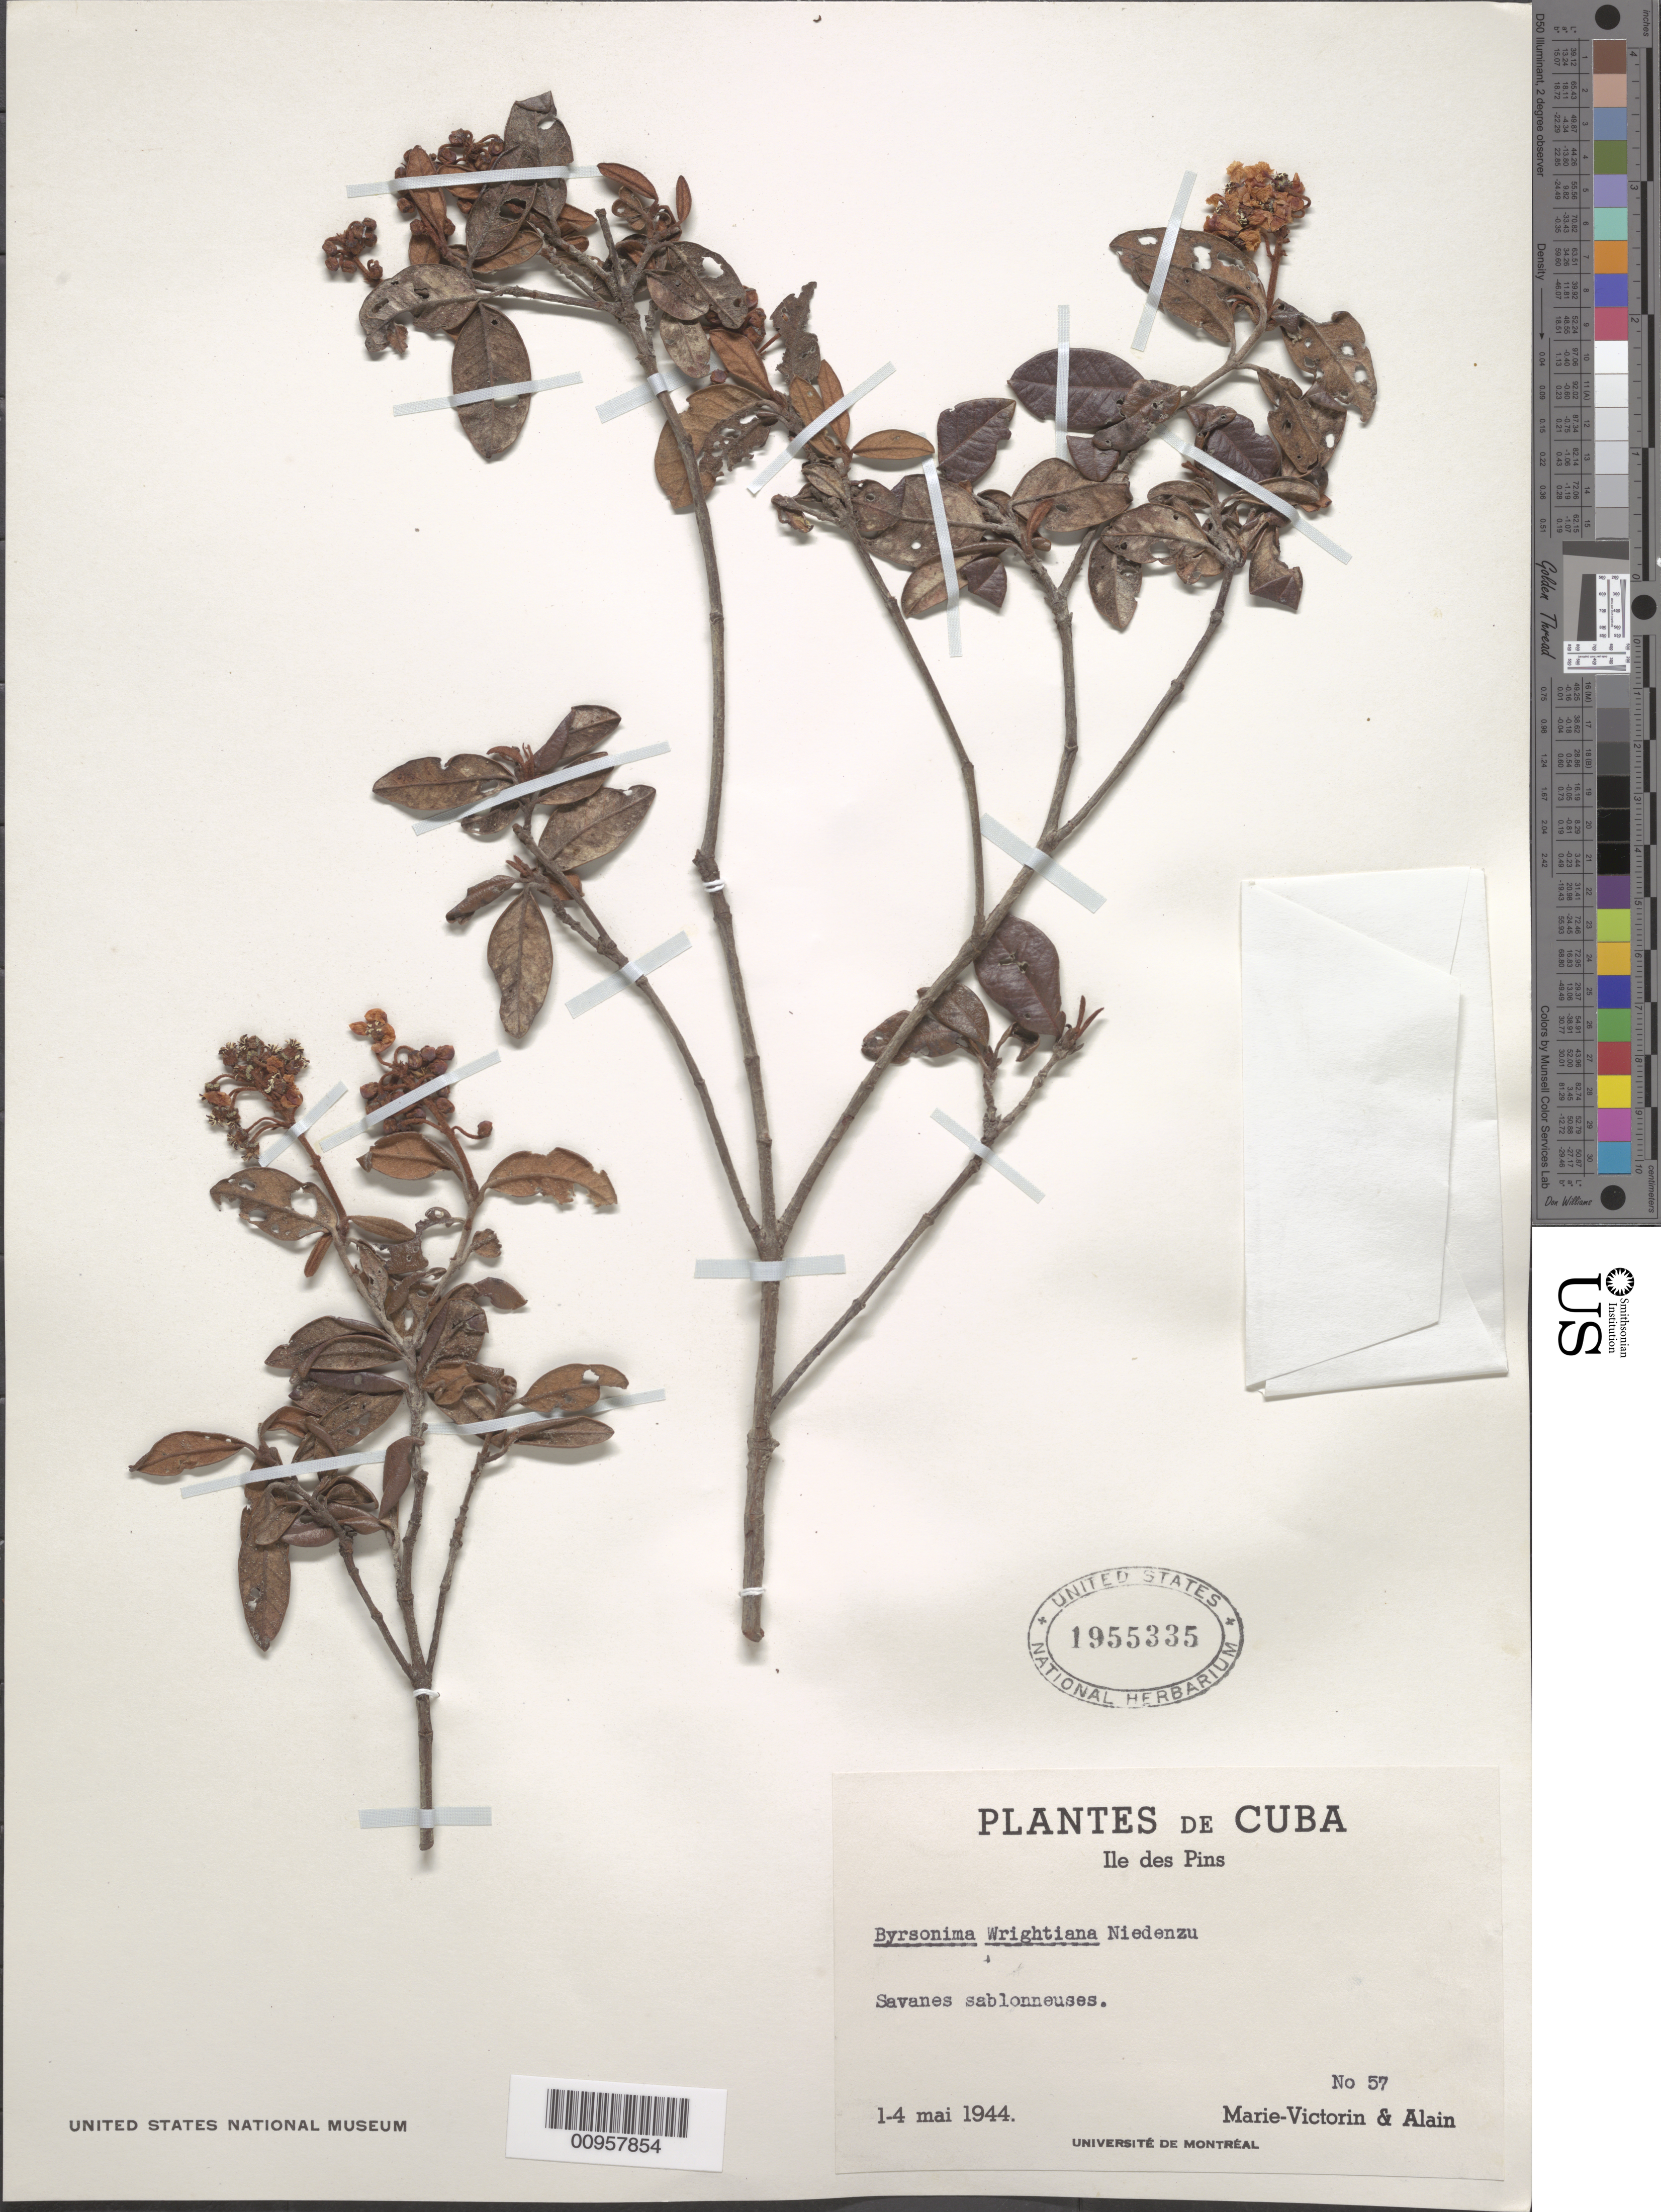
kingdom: Plantae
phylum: Tracheophyta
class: Magnoliopsida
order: Malpighiales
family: Malpighiaceae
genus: Byrsonima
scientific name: Byrsonima wrightiana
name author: Nied.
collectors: F. Victorin & A. H. Liogier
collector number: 57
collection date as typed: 01 May 1944 to 04 May 1944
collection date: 1944-05-01/1944-05-04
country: Cuba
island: Isla de la Juventud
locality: Isle of Pines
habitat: Savanes sablonneuses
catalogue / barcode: US 1955335